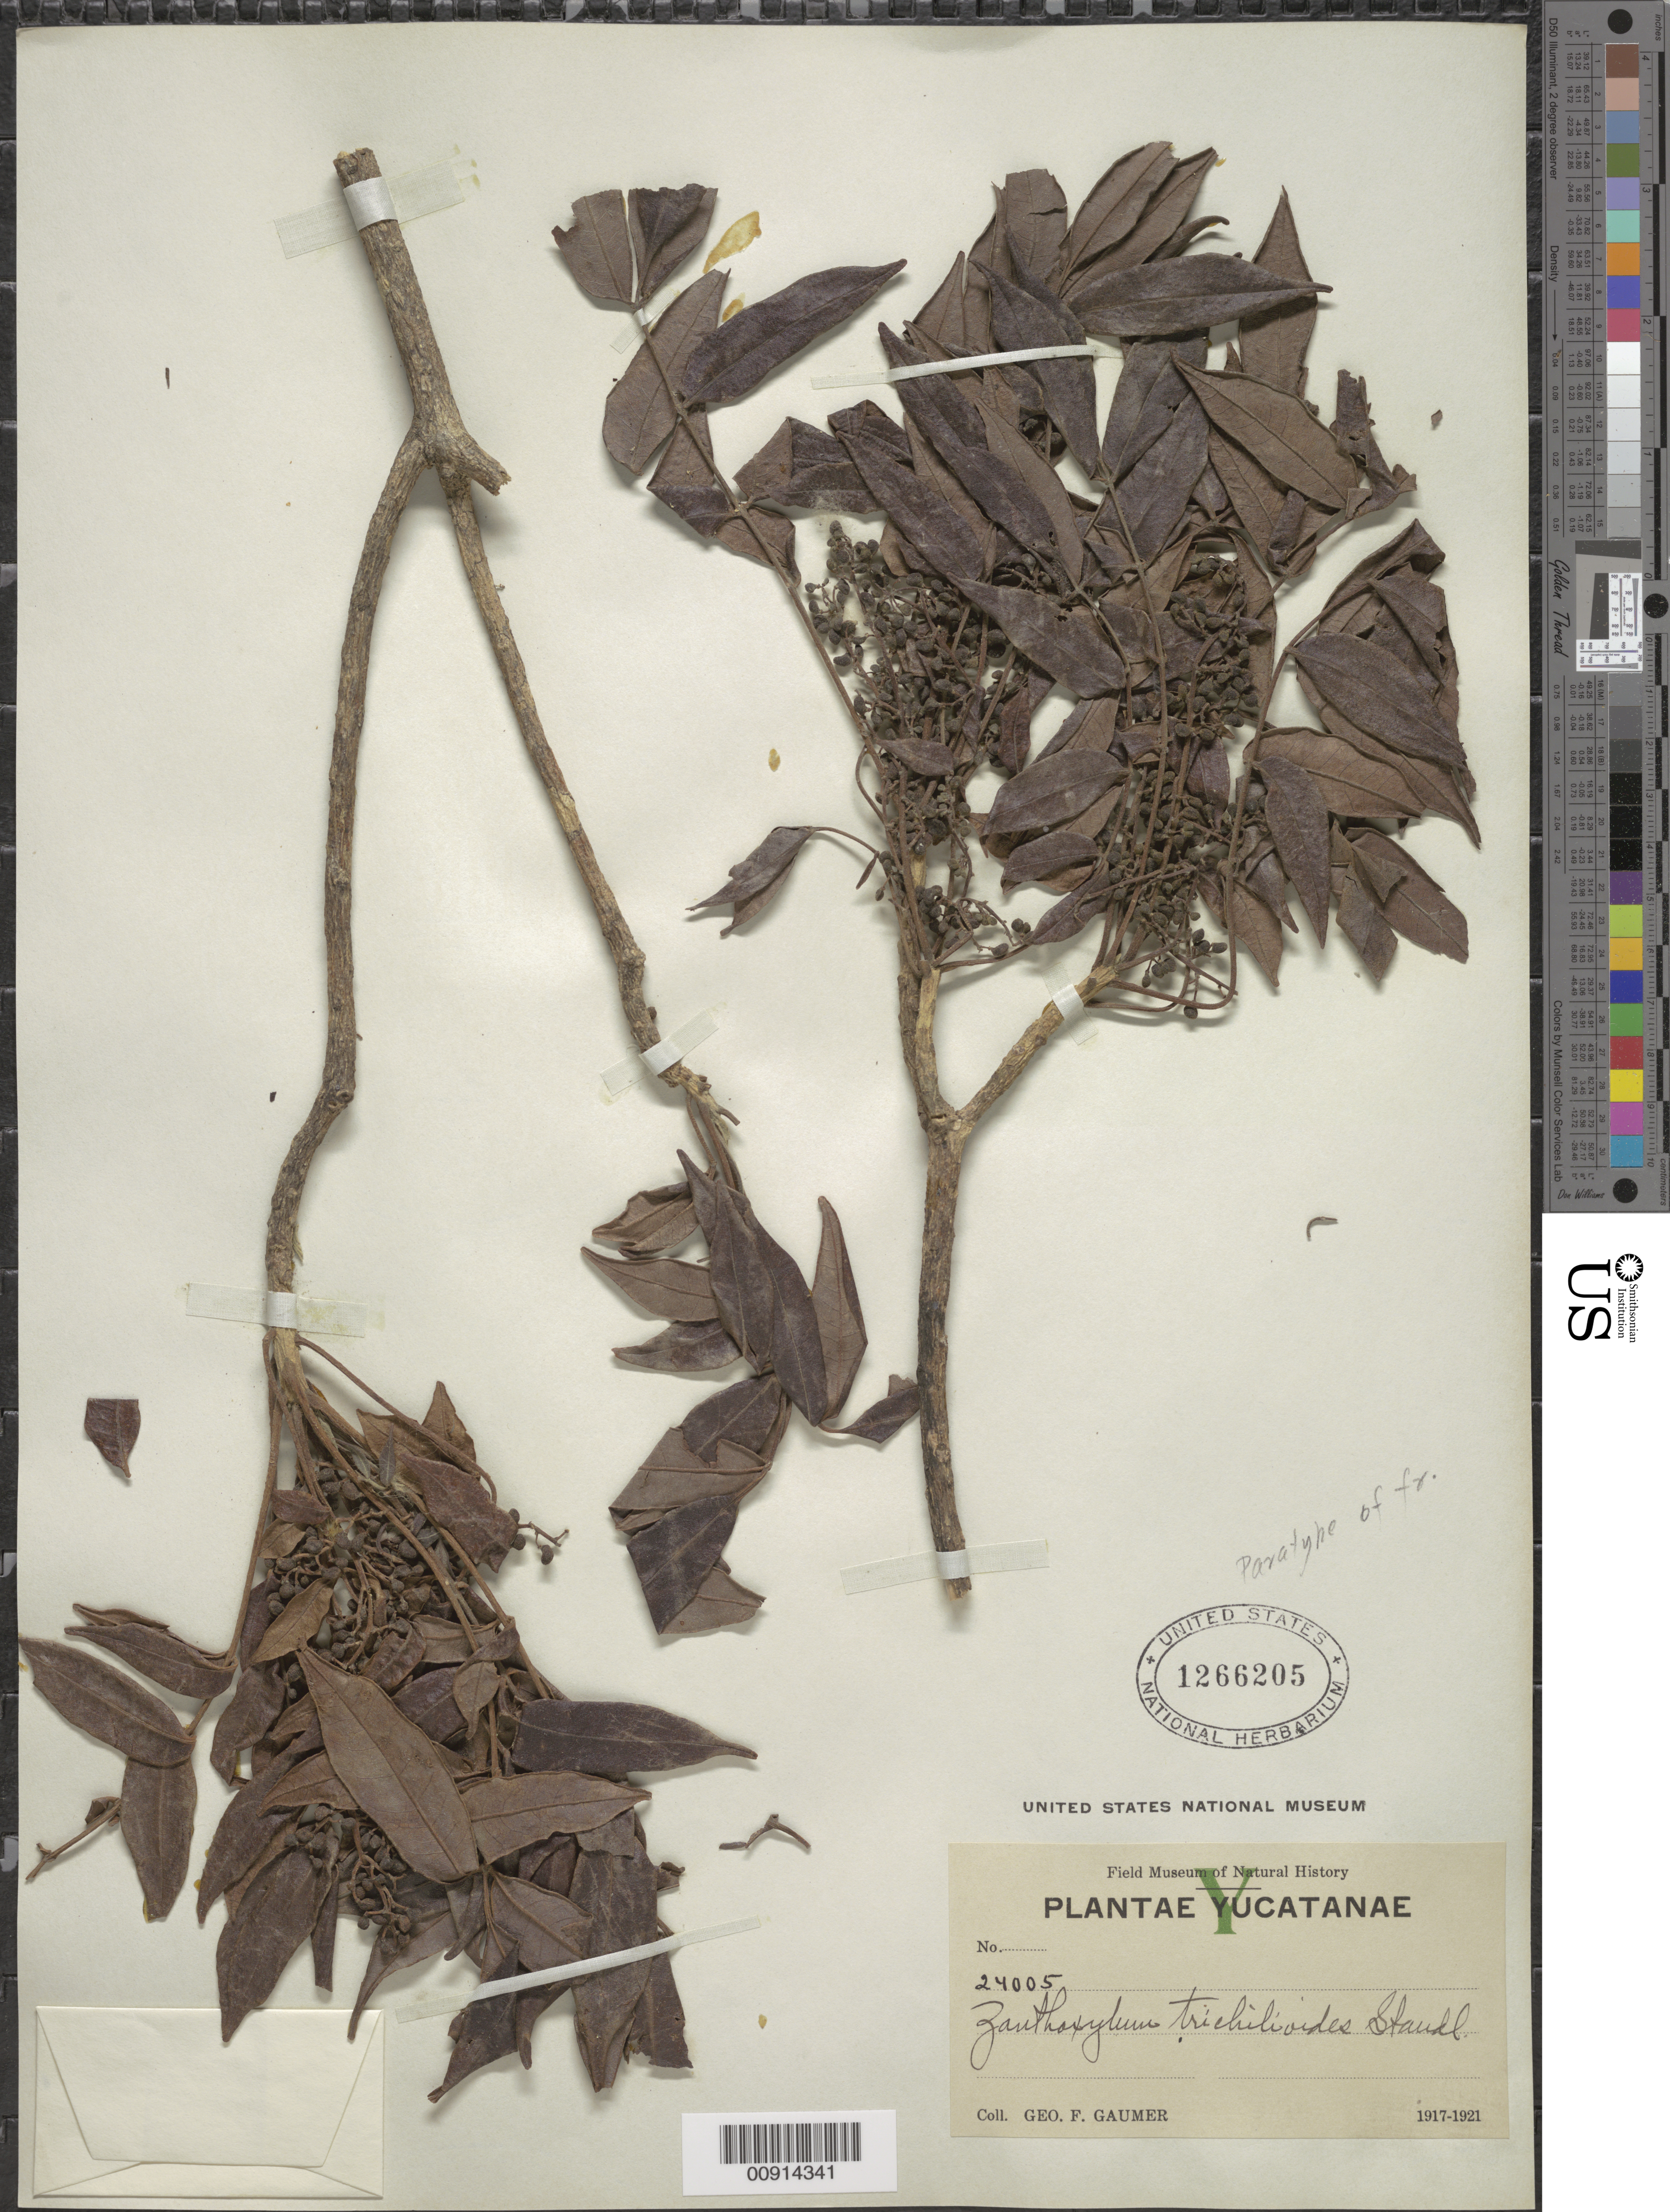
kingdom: Plantae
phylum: Tracheophyta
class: Magnoliopsida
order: Sapindales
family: Rutaceae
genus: Zanthoxylum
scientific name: Zanthoxylum trichilioides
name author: Standl.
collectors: G. F. Gaumer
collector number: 24005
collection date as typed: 1917 to -- --- 1921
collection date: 1917/1921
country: Mexico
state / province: Yucatán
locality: Yucatán.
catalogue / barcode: US 1266205